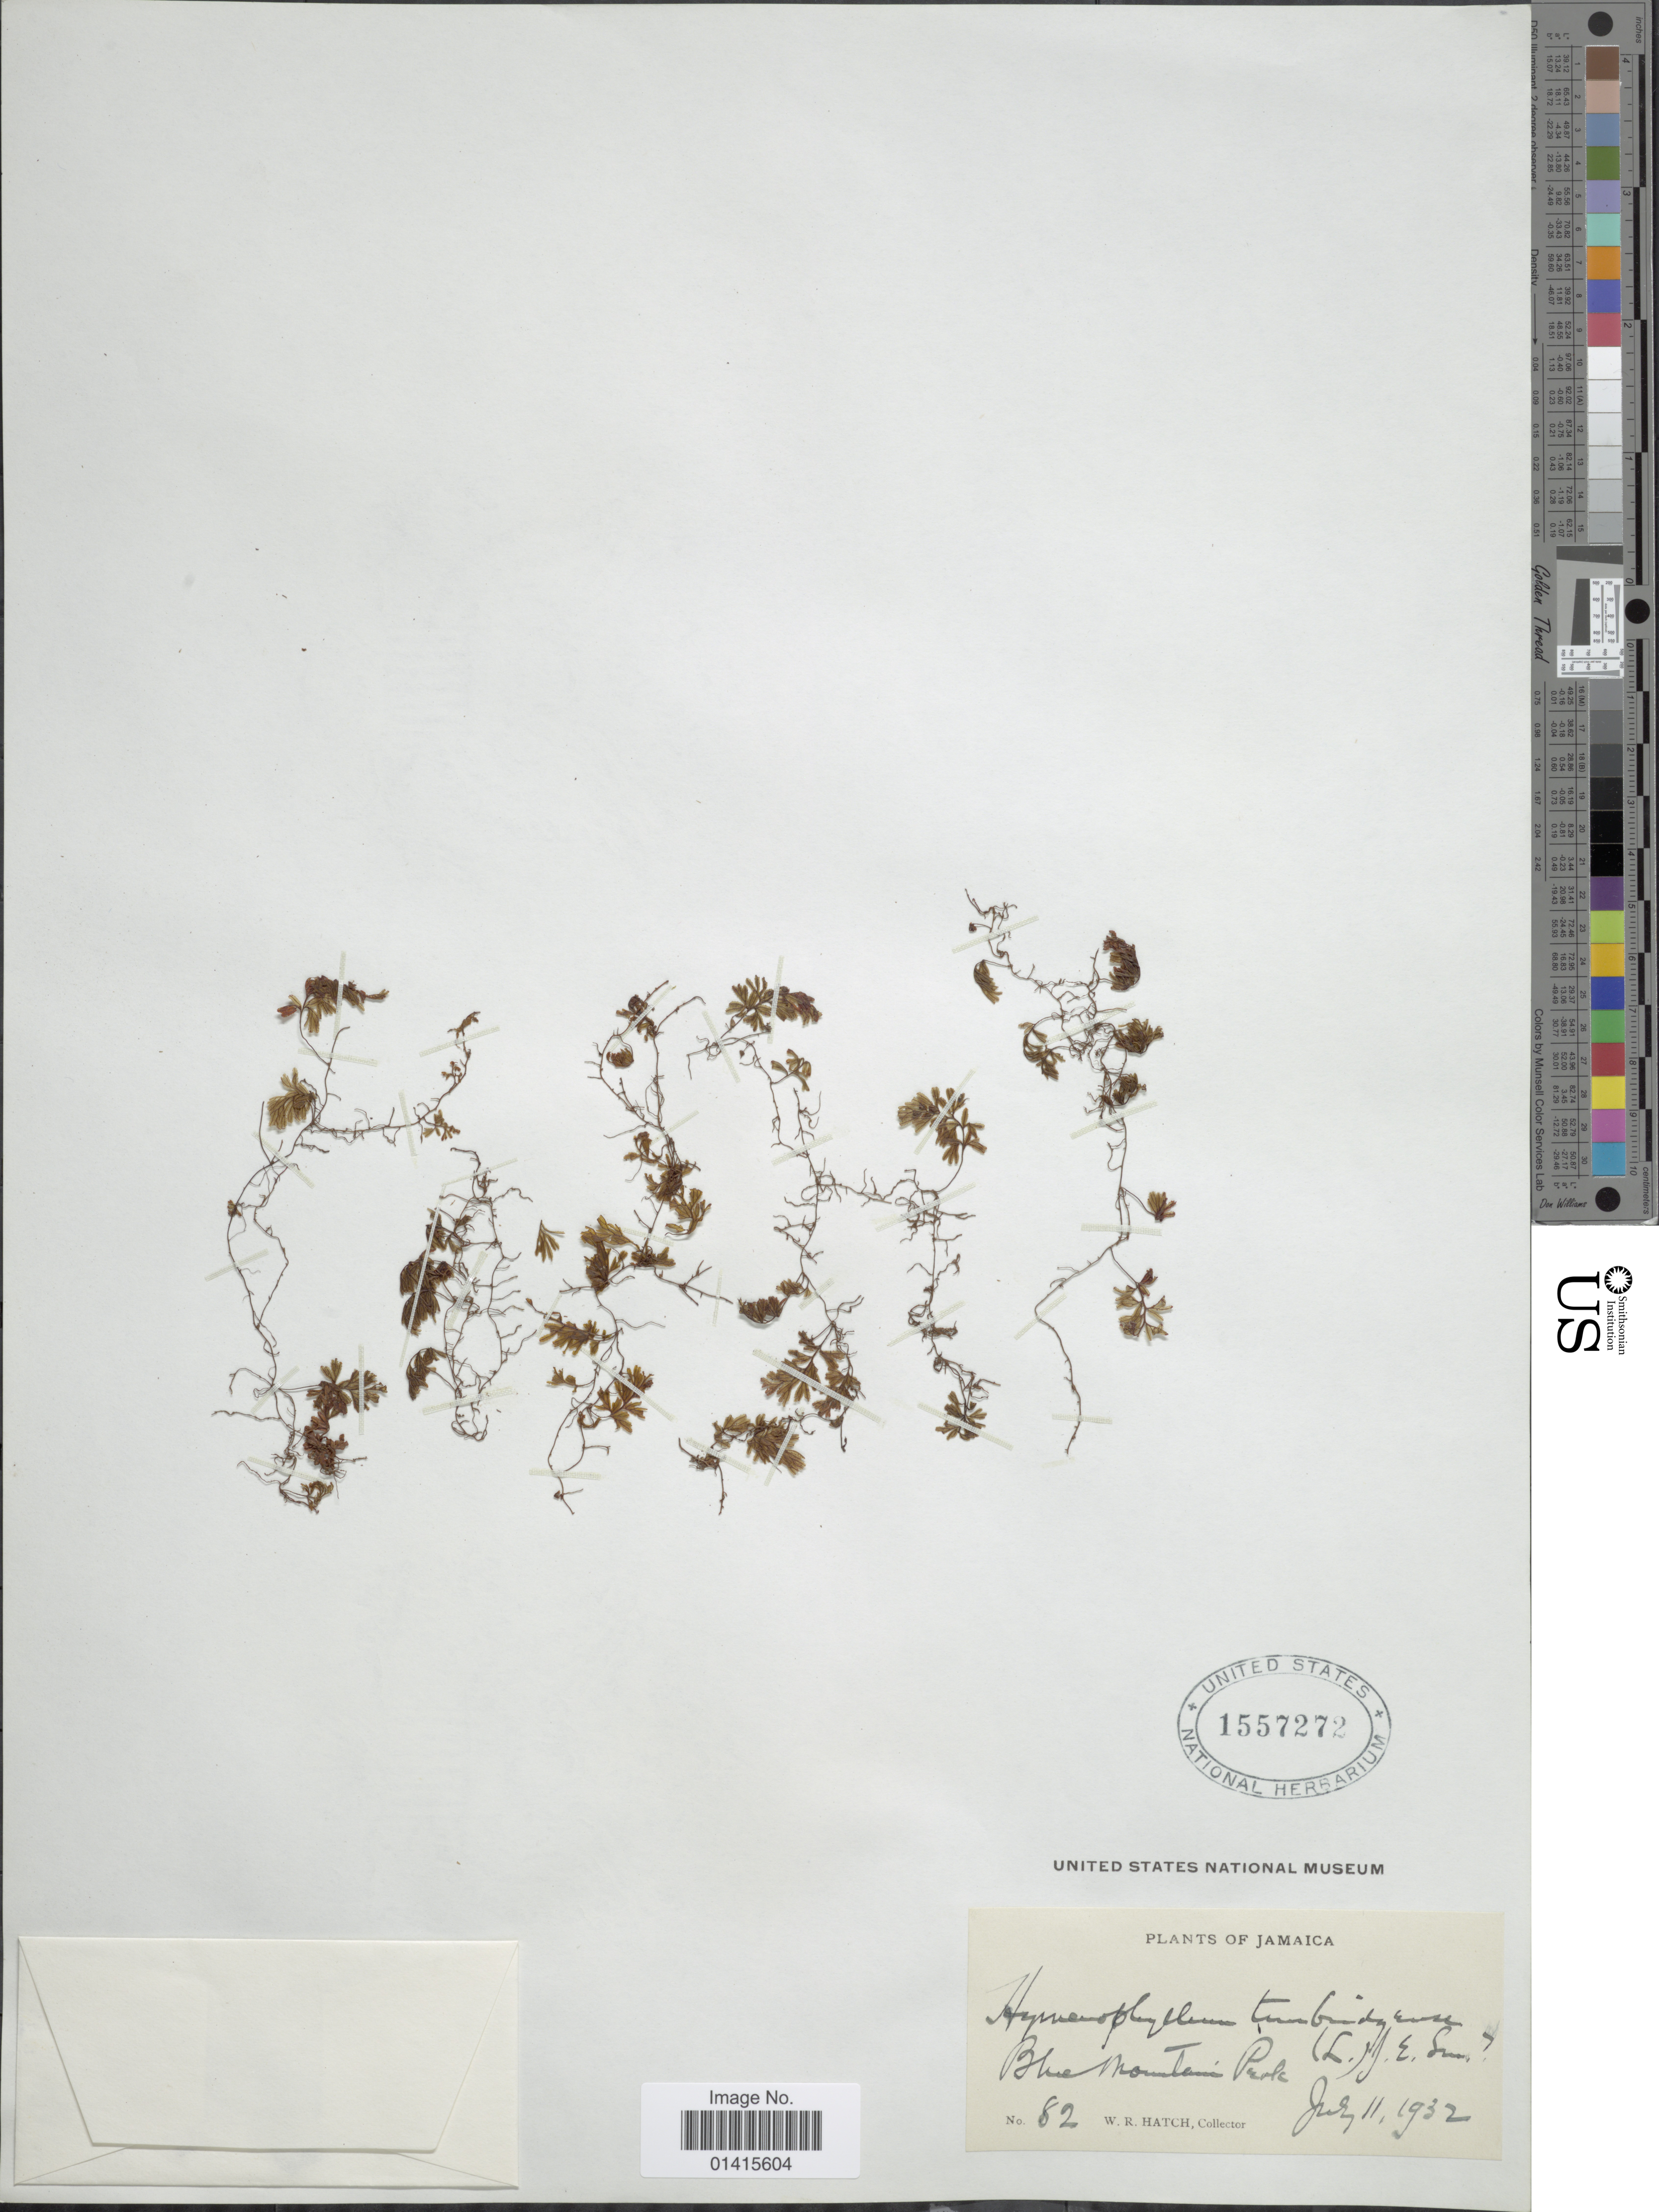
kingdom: Plantae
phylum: Tracheophyta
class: Polypodiopsida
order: Hymenophyllales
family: Hymenophyllaceae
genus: Hymenophyllum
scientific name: Hymenophyllum tunbrigense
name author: (L.) Small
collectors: W. Hatch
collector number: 82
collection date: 1932-07-11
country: Jamaica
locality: Blue Mountain Peak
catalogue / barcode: US 1557272